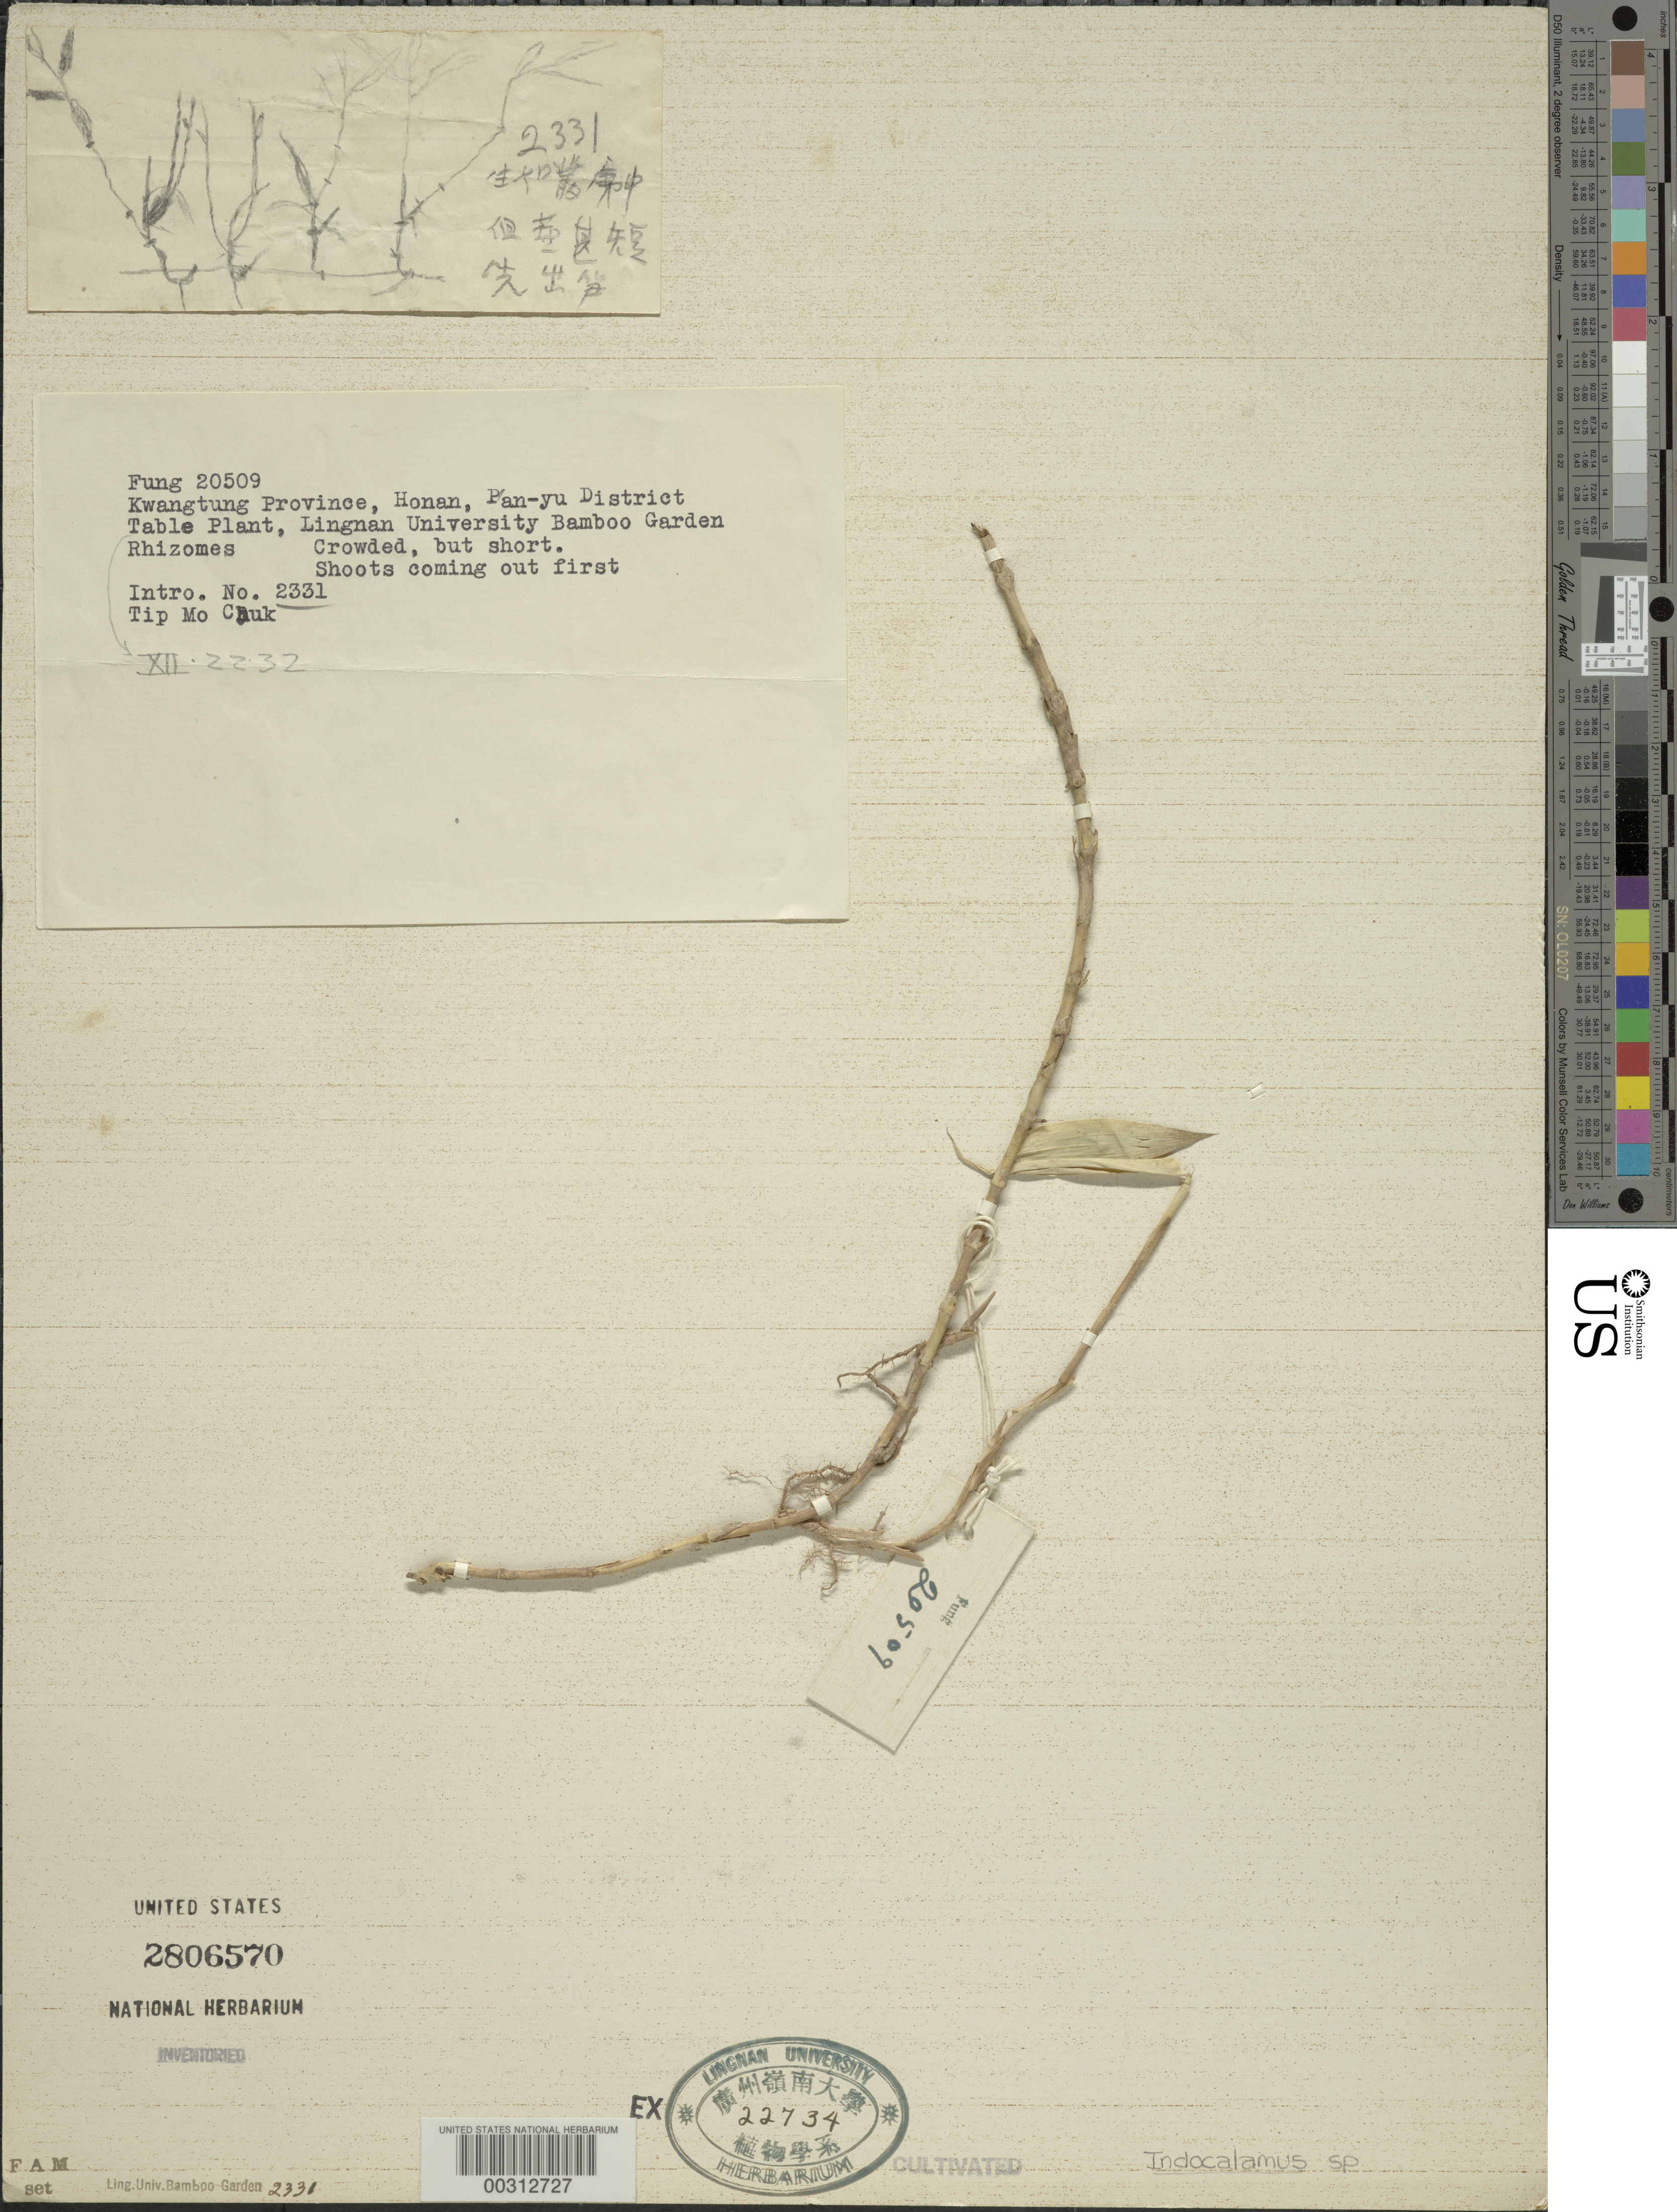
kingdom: Plantae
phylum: Tracheophyta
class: Liliopsida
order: Poales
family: Poaceae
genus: Indocalamus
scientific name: Indocalamus sp.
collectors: H. L. Fung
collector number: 20509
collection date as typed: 22 Dec 1932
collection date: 1932-12-22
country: China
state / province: Guangdong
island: Honam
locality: Lingnan univ. bg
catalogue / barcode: US 2806570